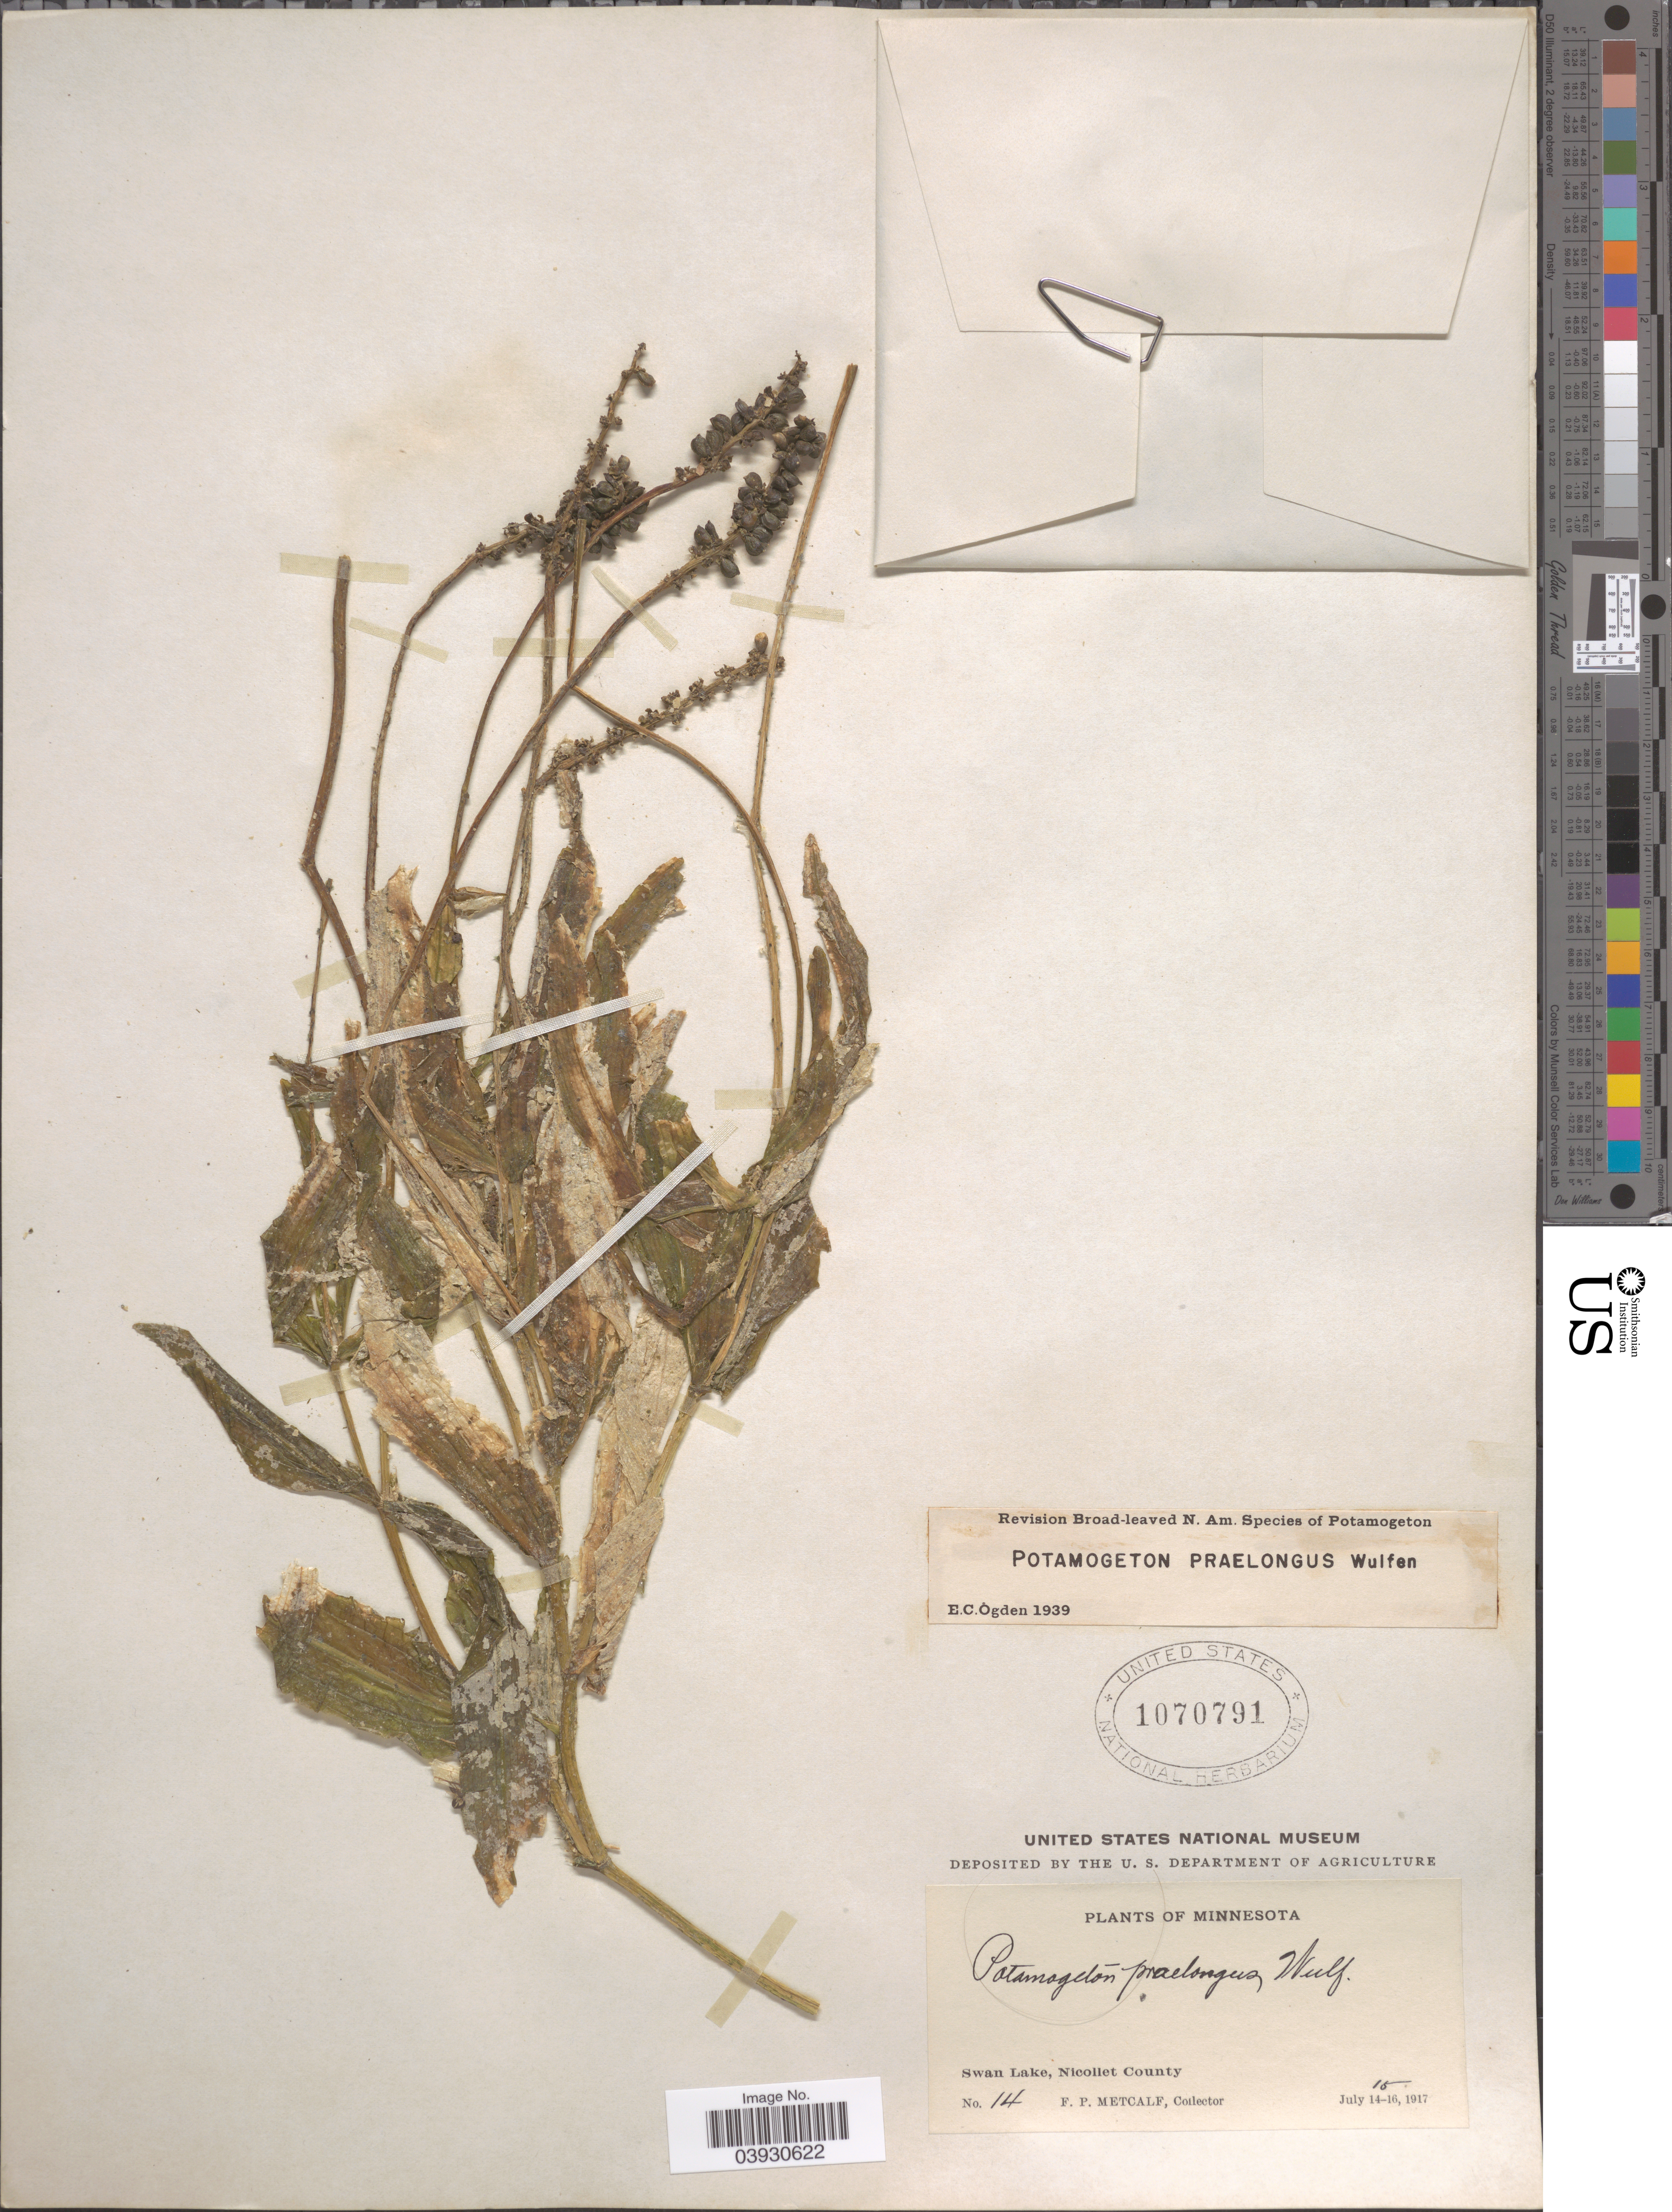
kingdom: Plantae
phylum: Tracheophyta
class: Liliopsida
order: Alismatales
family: Potamogetonaceae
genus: Potamogeton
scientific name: Potamogeton praelongus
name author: Wulfen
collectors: F. Metcalf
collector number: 14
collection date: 1917-07-15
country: United States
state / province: Minnesota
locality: Swan Lake, Nicollet County.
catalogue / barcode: US 1070791